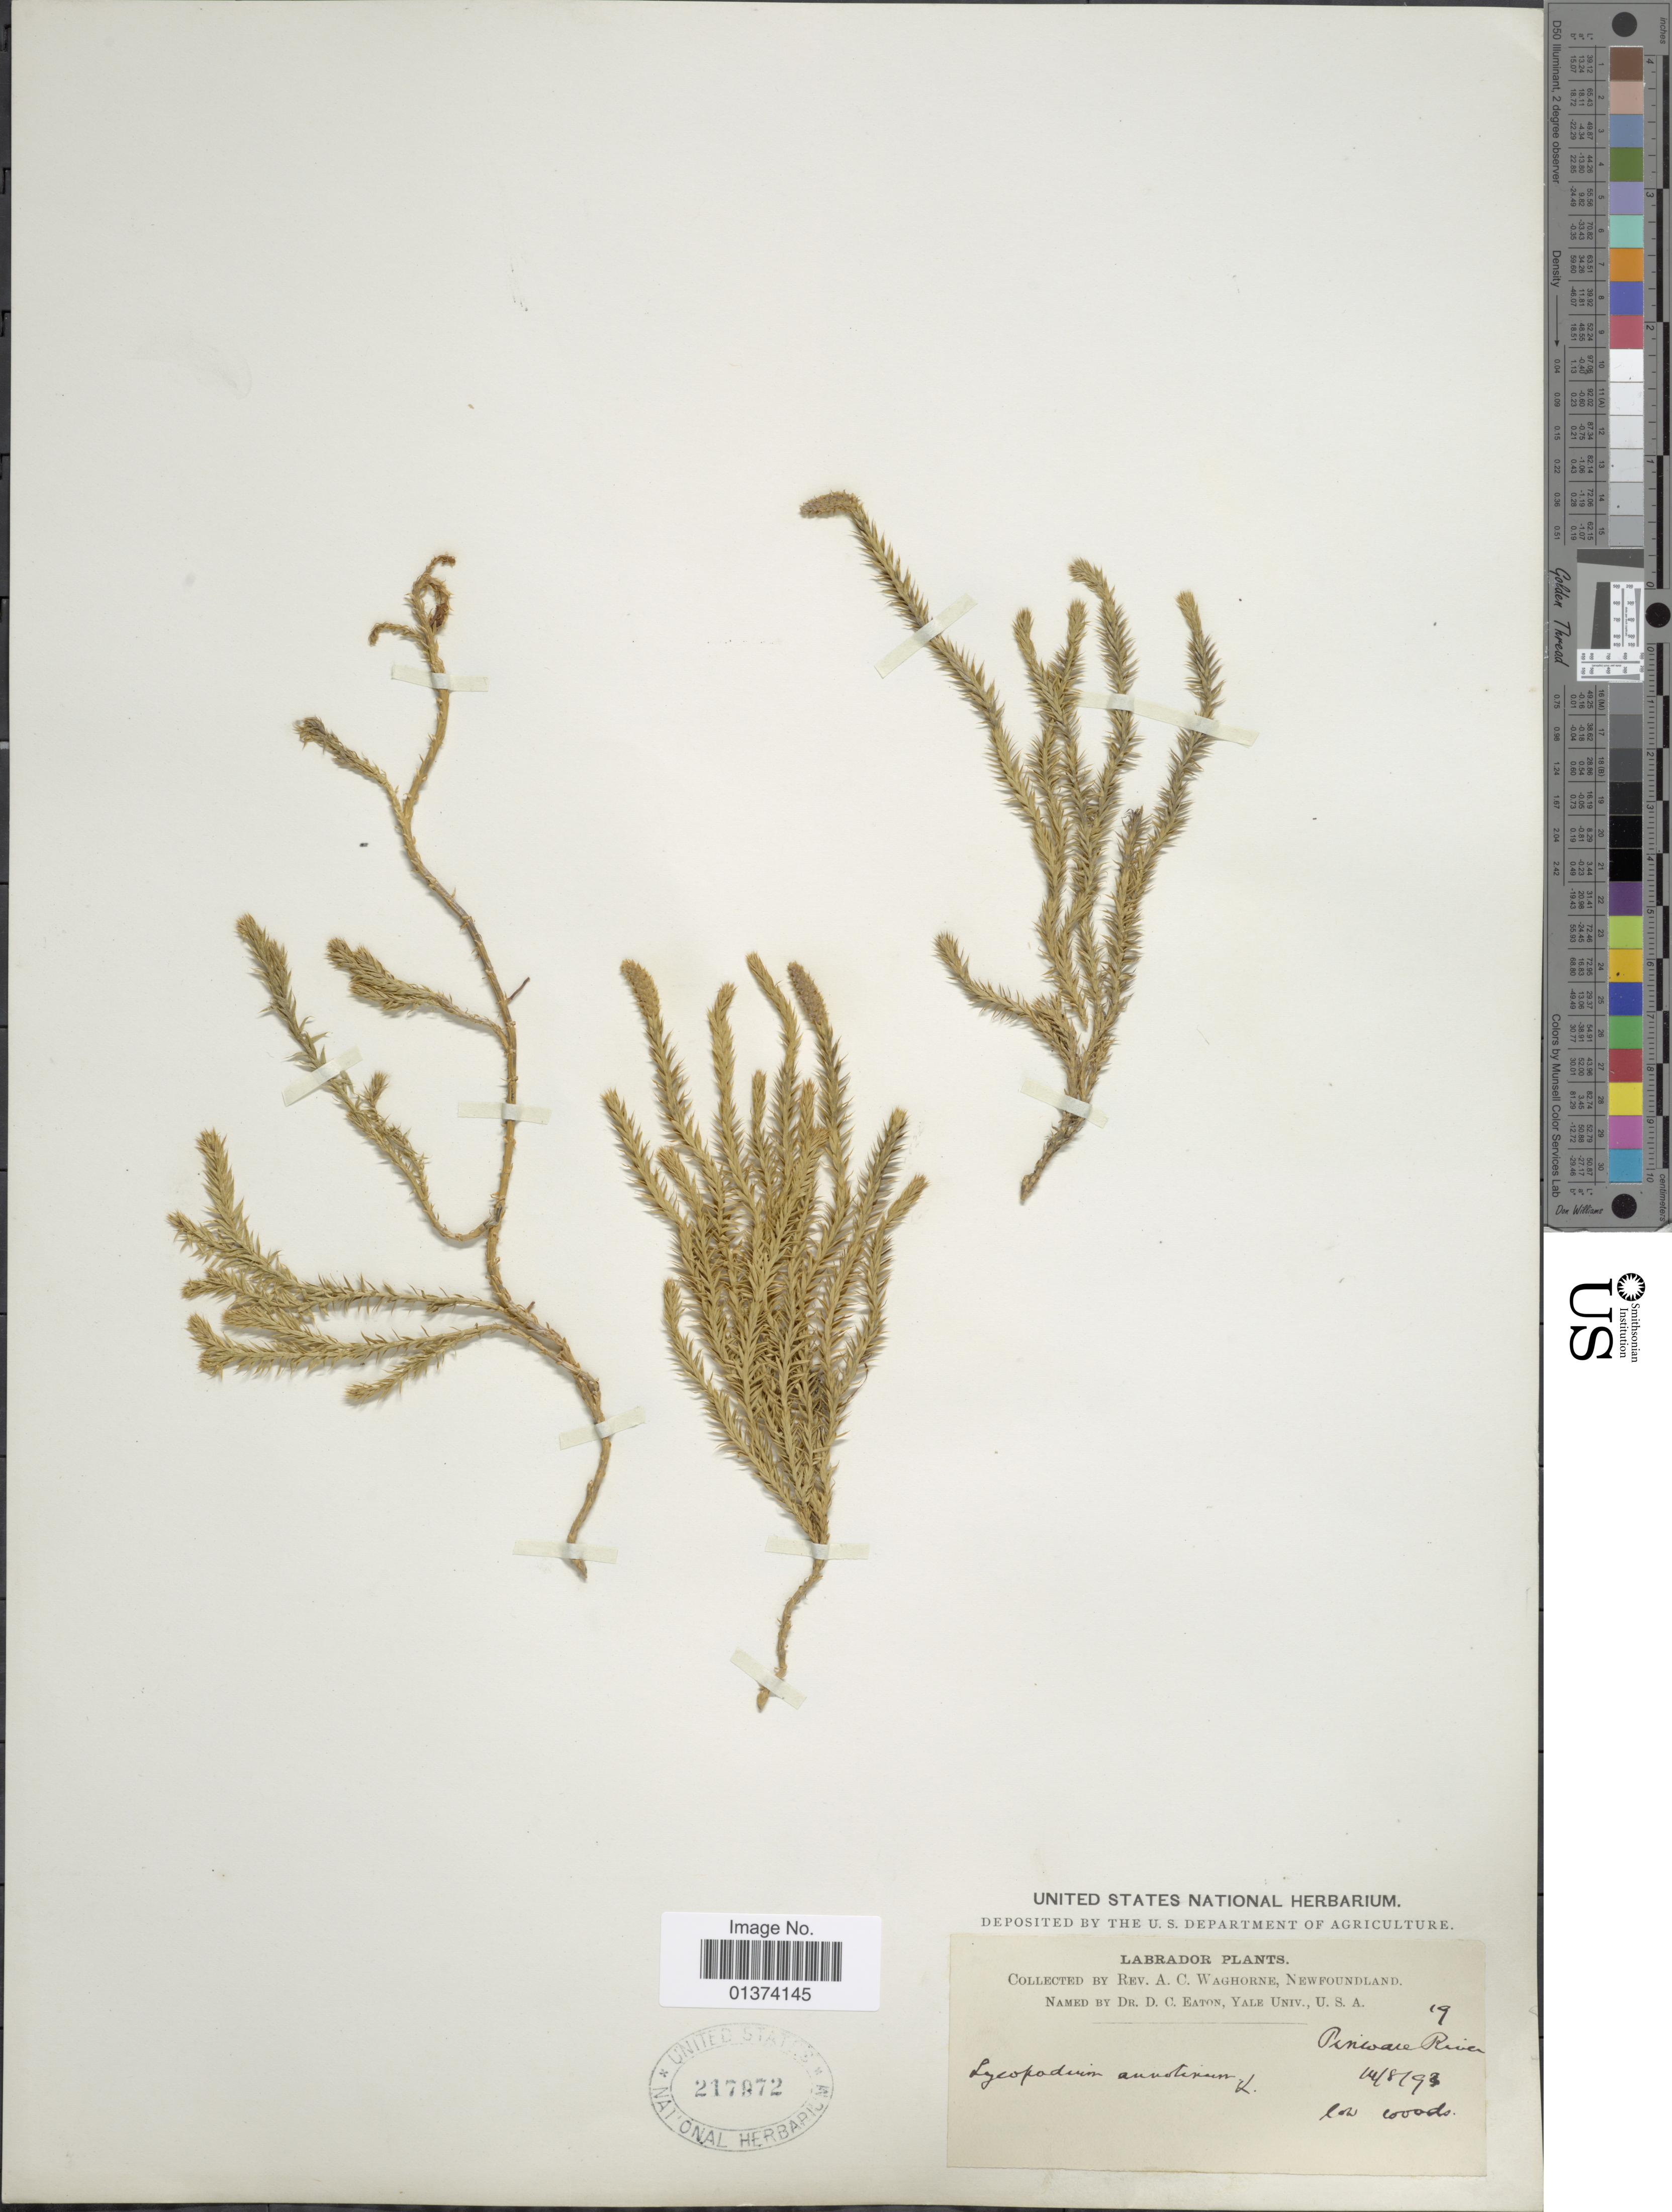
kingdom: Plantae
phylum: Tracheophyta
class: Lycopodiopsida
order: Lycopodiales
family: Lycopodiaceae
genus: Spinulum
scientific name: Spinulum annotinum subsp. annotinum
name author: (L.) A. Haines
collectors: A. Waghorne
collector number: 19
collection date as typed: Transcribed d/m/y: 14/8/93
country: Canada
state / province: Newfoundland and Labrador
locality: Labrador Plants, low woods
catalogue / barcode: US 217872